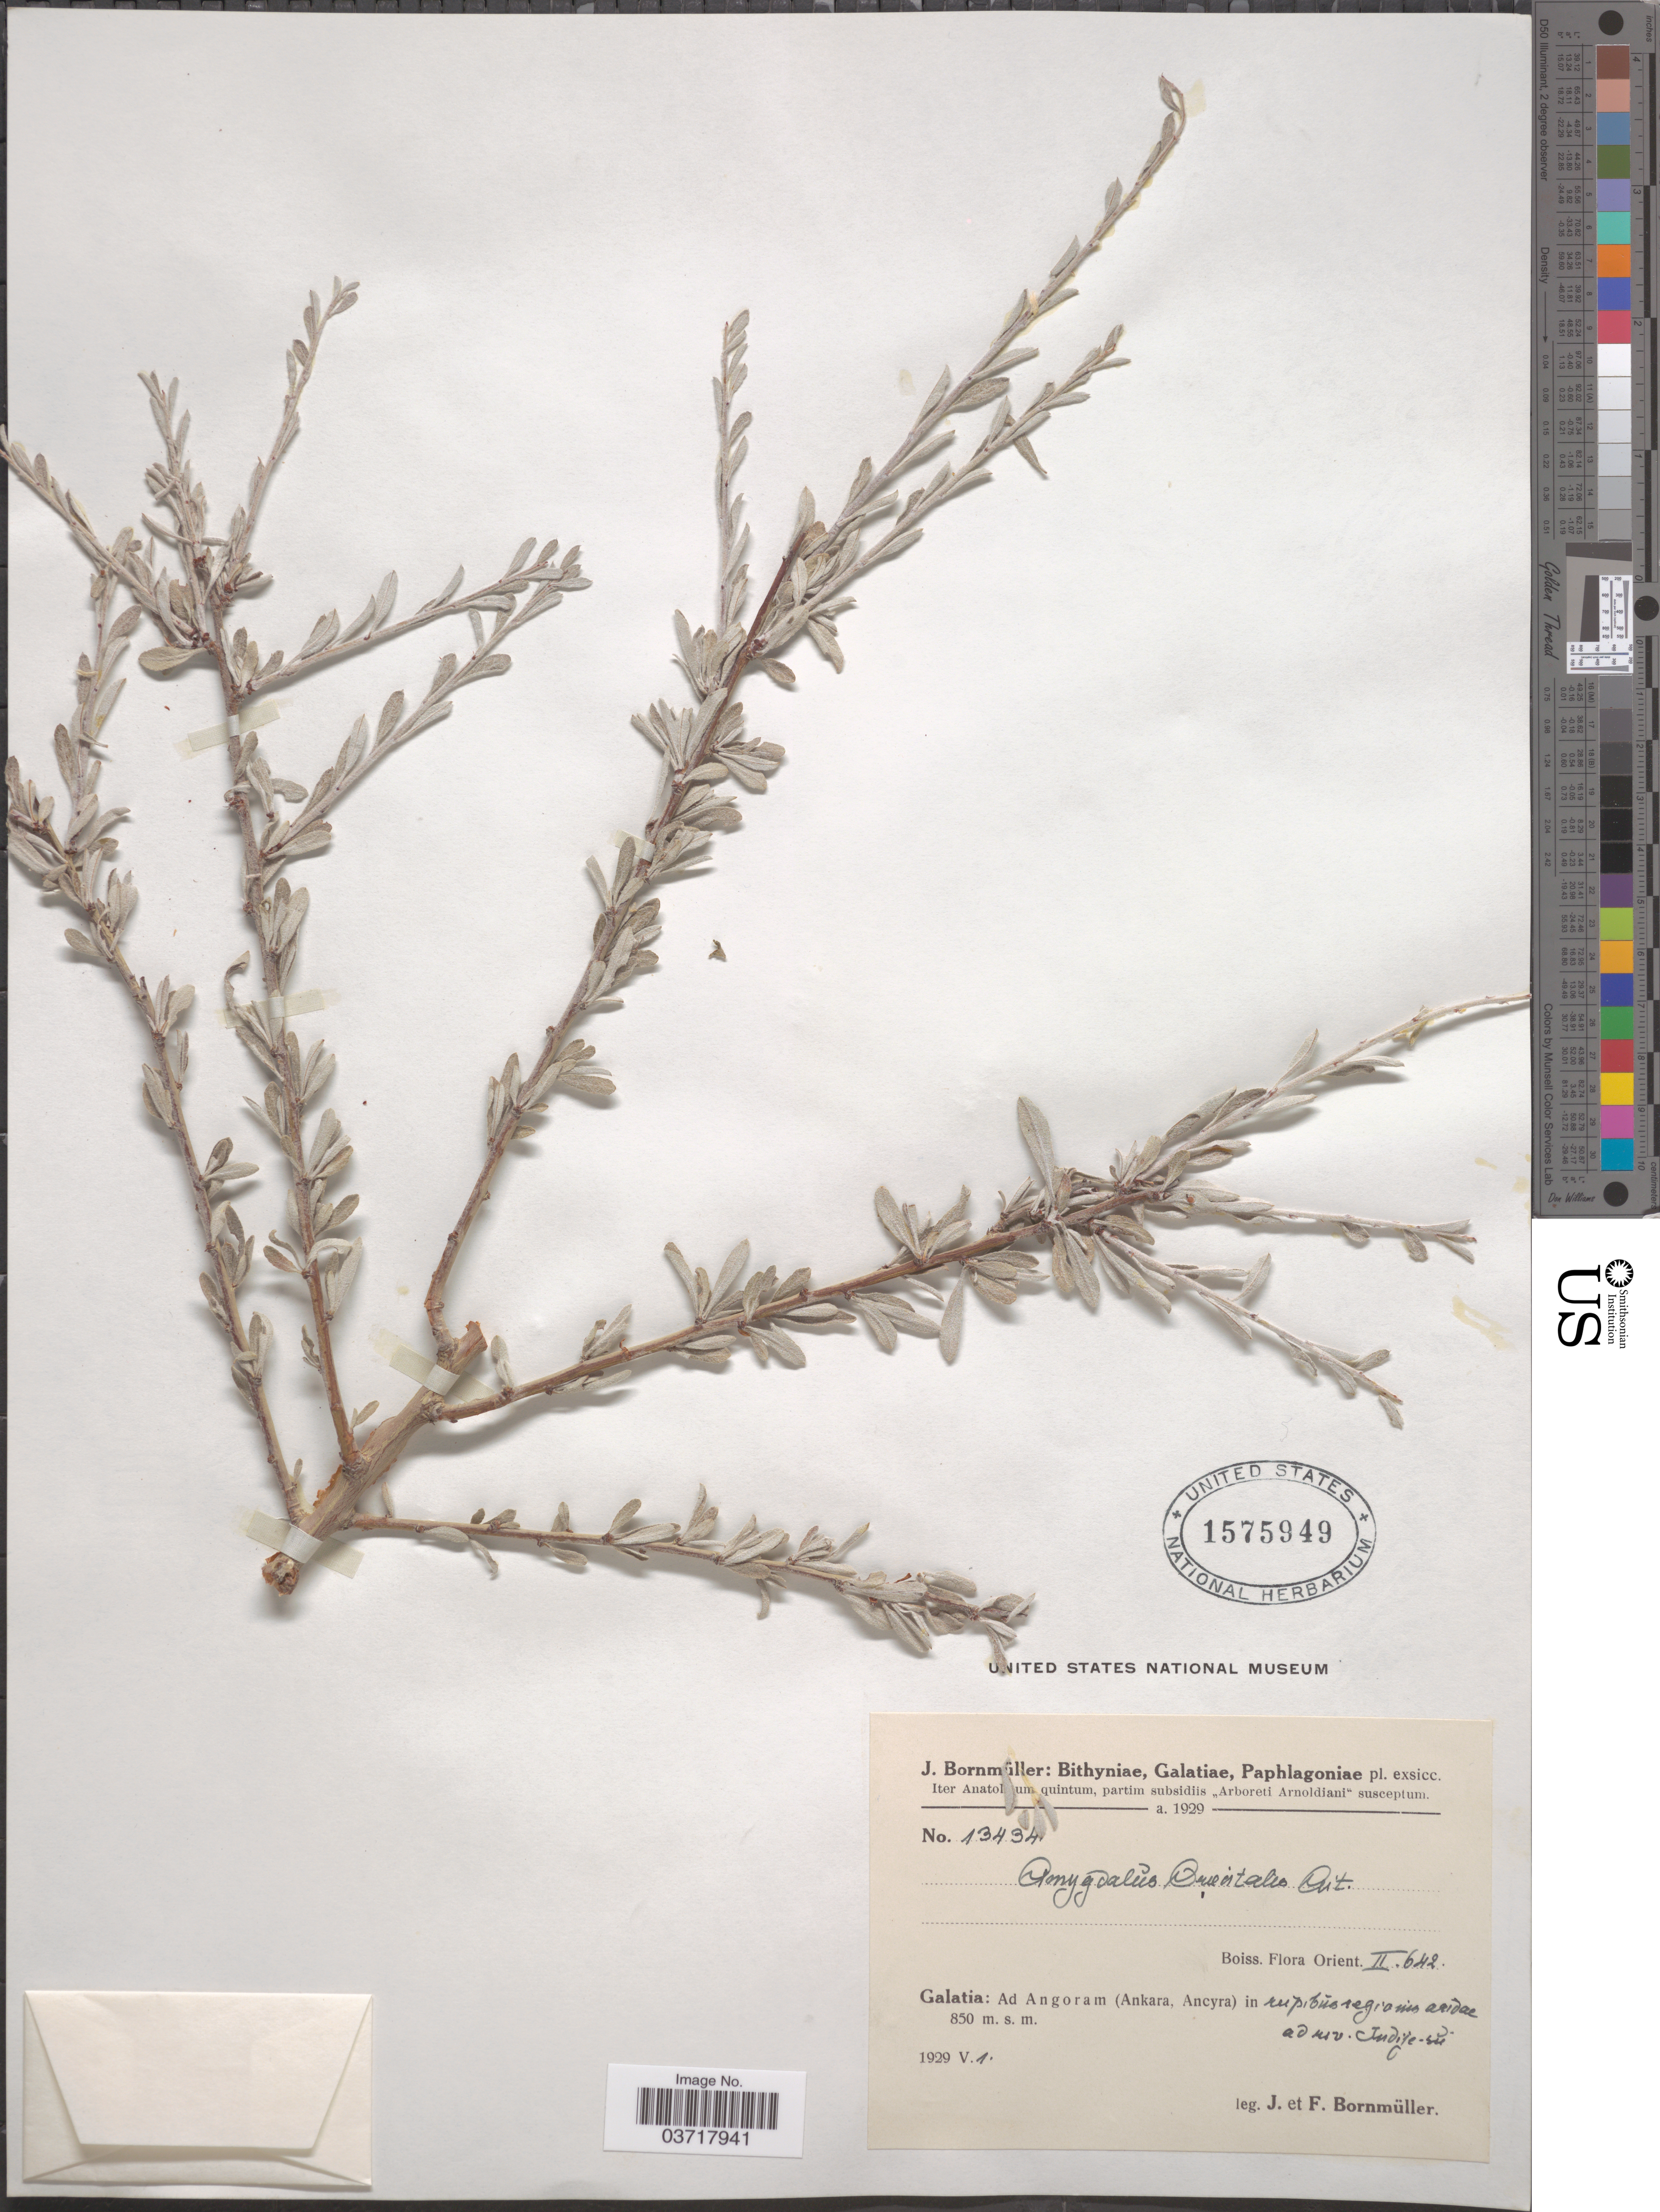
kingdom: Plantae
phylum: Tracheophyta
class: Magnoliopsida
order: Rosales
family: Rosaceae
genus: Prunus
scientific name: Prunus orientalis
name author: Koehne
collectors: J. Bornmüller & F. Bornmüller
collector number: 13434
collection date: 1929-05-01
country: Turkey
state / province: Ankara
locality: Galatia: Ad Angoram (Ankara, Ancyra) in rupibus regionis aridae ad riv. Indije-su.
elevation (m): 850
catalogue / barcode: US 1575949